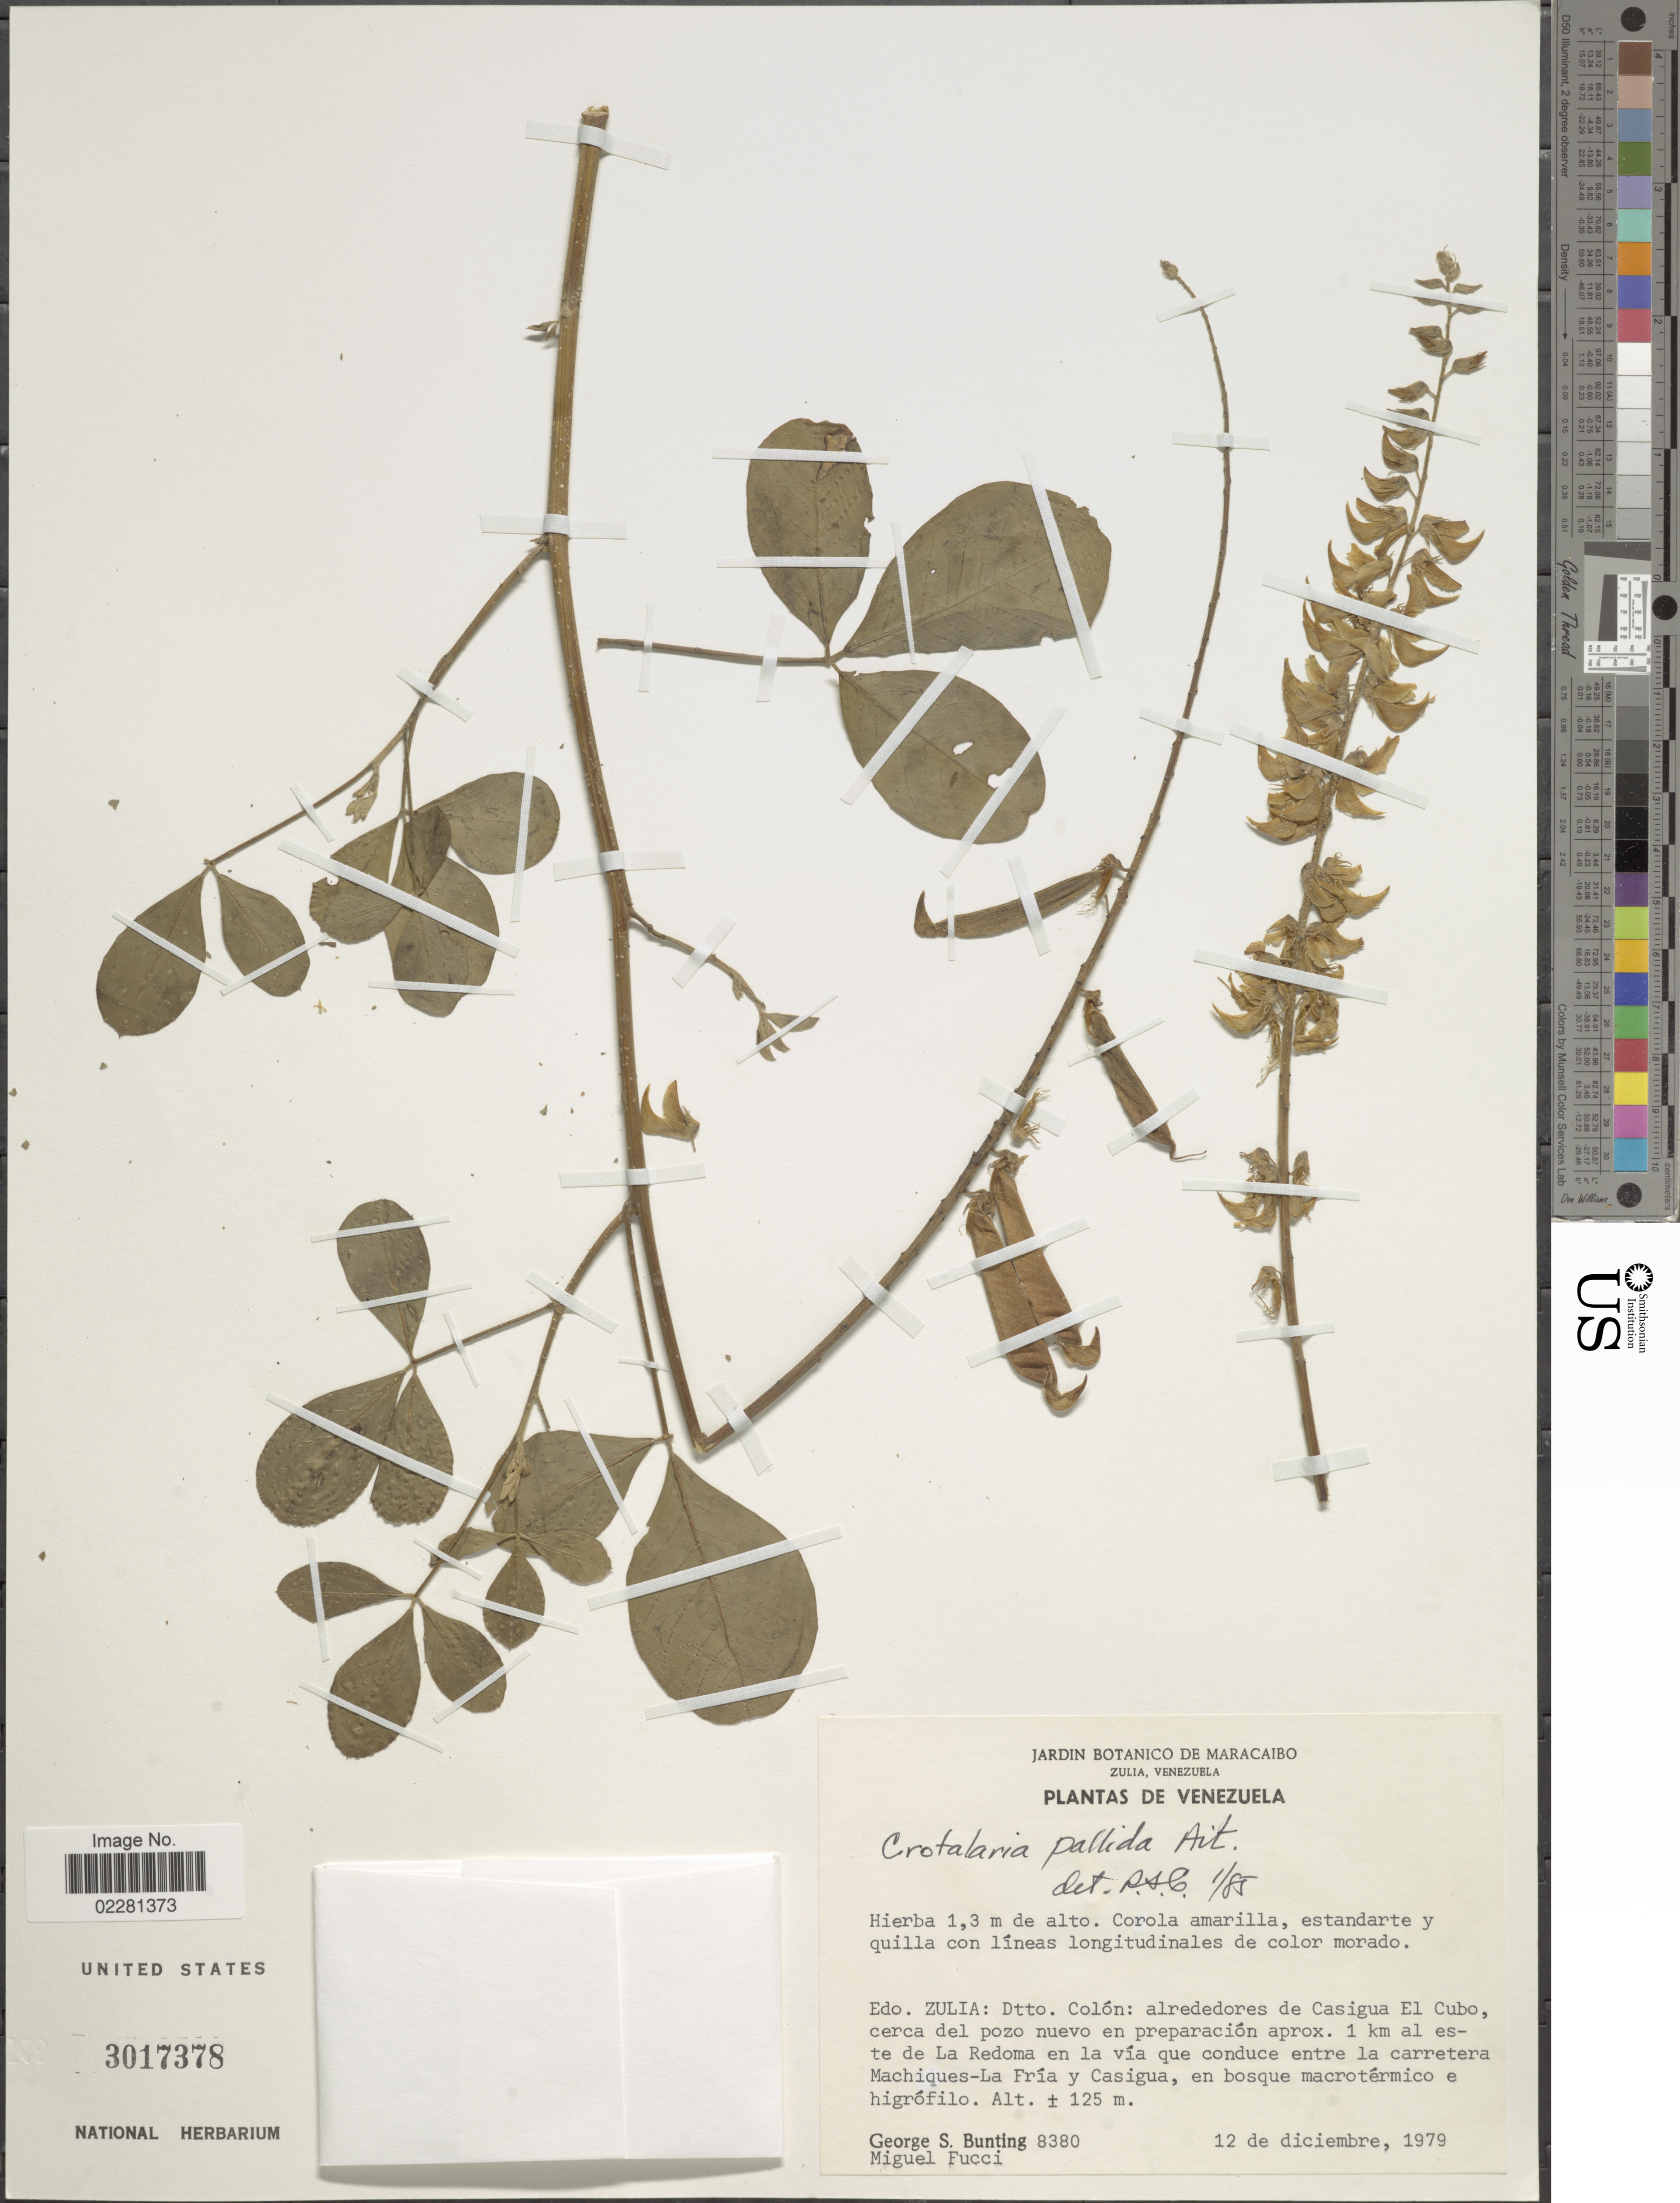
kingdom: Plantae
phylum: Tracheophyta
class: Magnoliopsida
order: Fabales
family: Fabaceae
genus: Crotalaria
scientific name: Crotalaria pallida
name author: Aiton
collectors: G. S. Bunting & M. Fucci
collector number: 8380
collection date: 1979-12-12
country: Venezuela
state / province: Zulia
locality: Dtto. Colon, alrededores de Casigua El Cubo, aprox. 1 km al este de La Redoma en la via que conduce entre la carretera Machiques-La Fria y Casigua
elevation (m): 125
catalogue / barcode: US 3017378